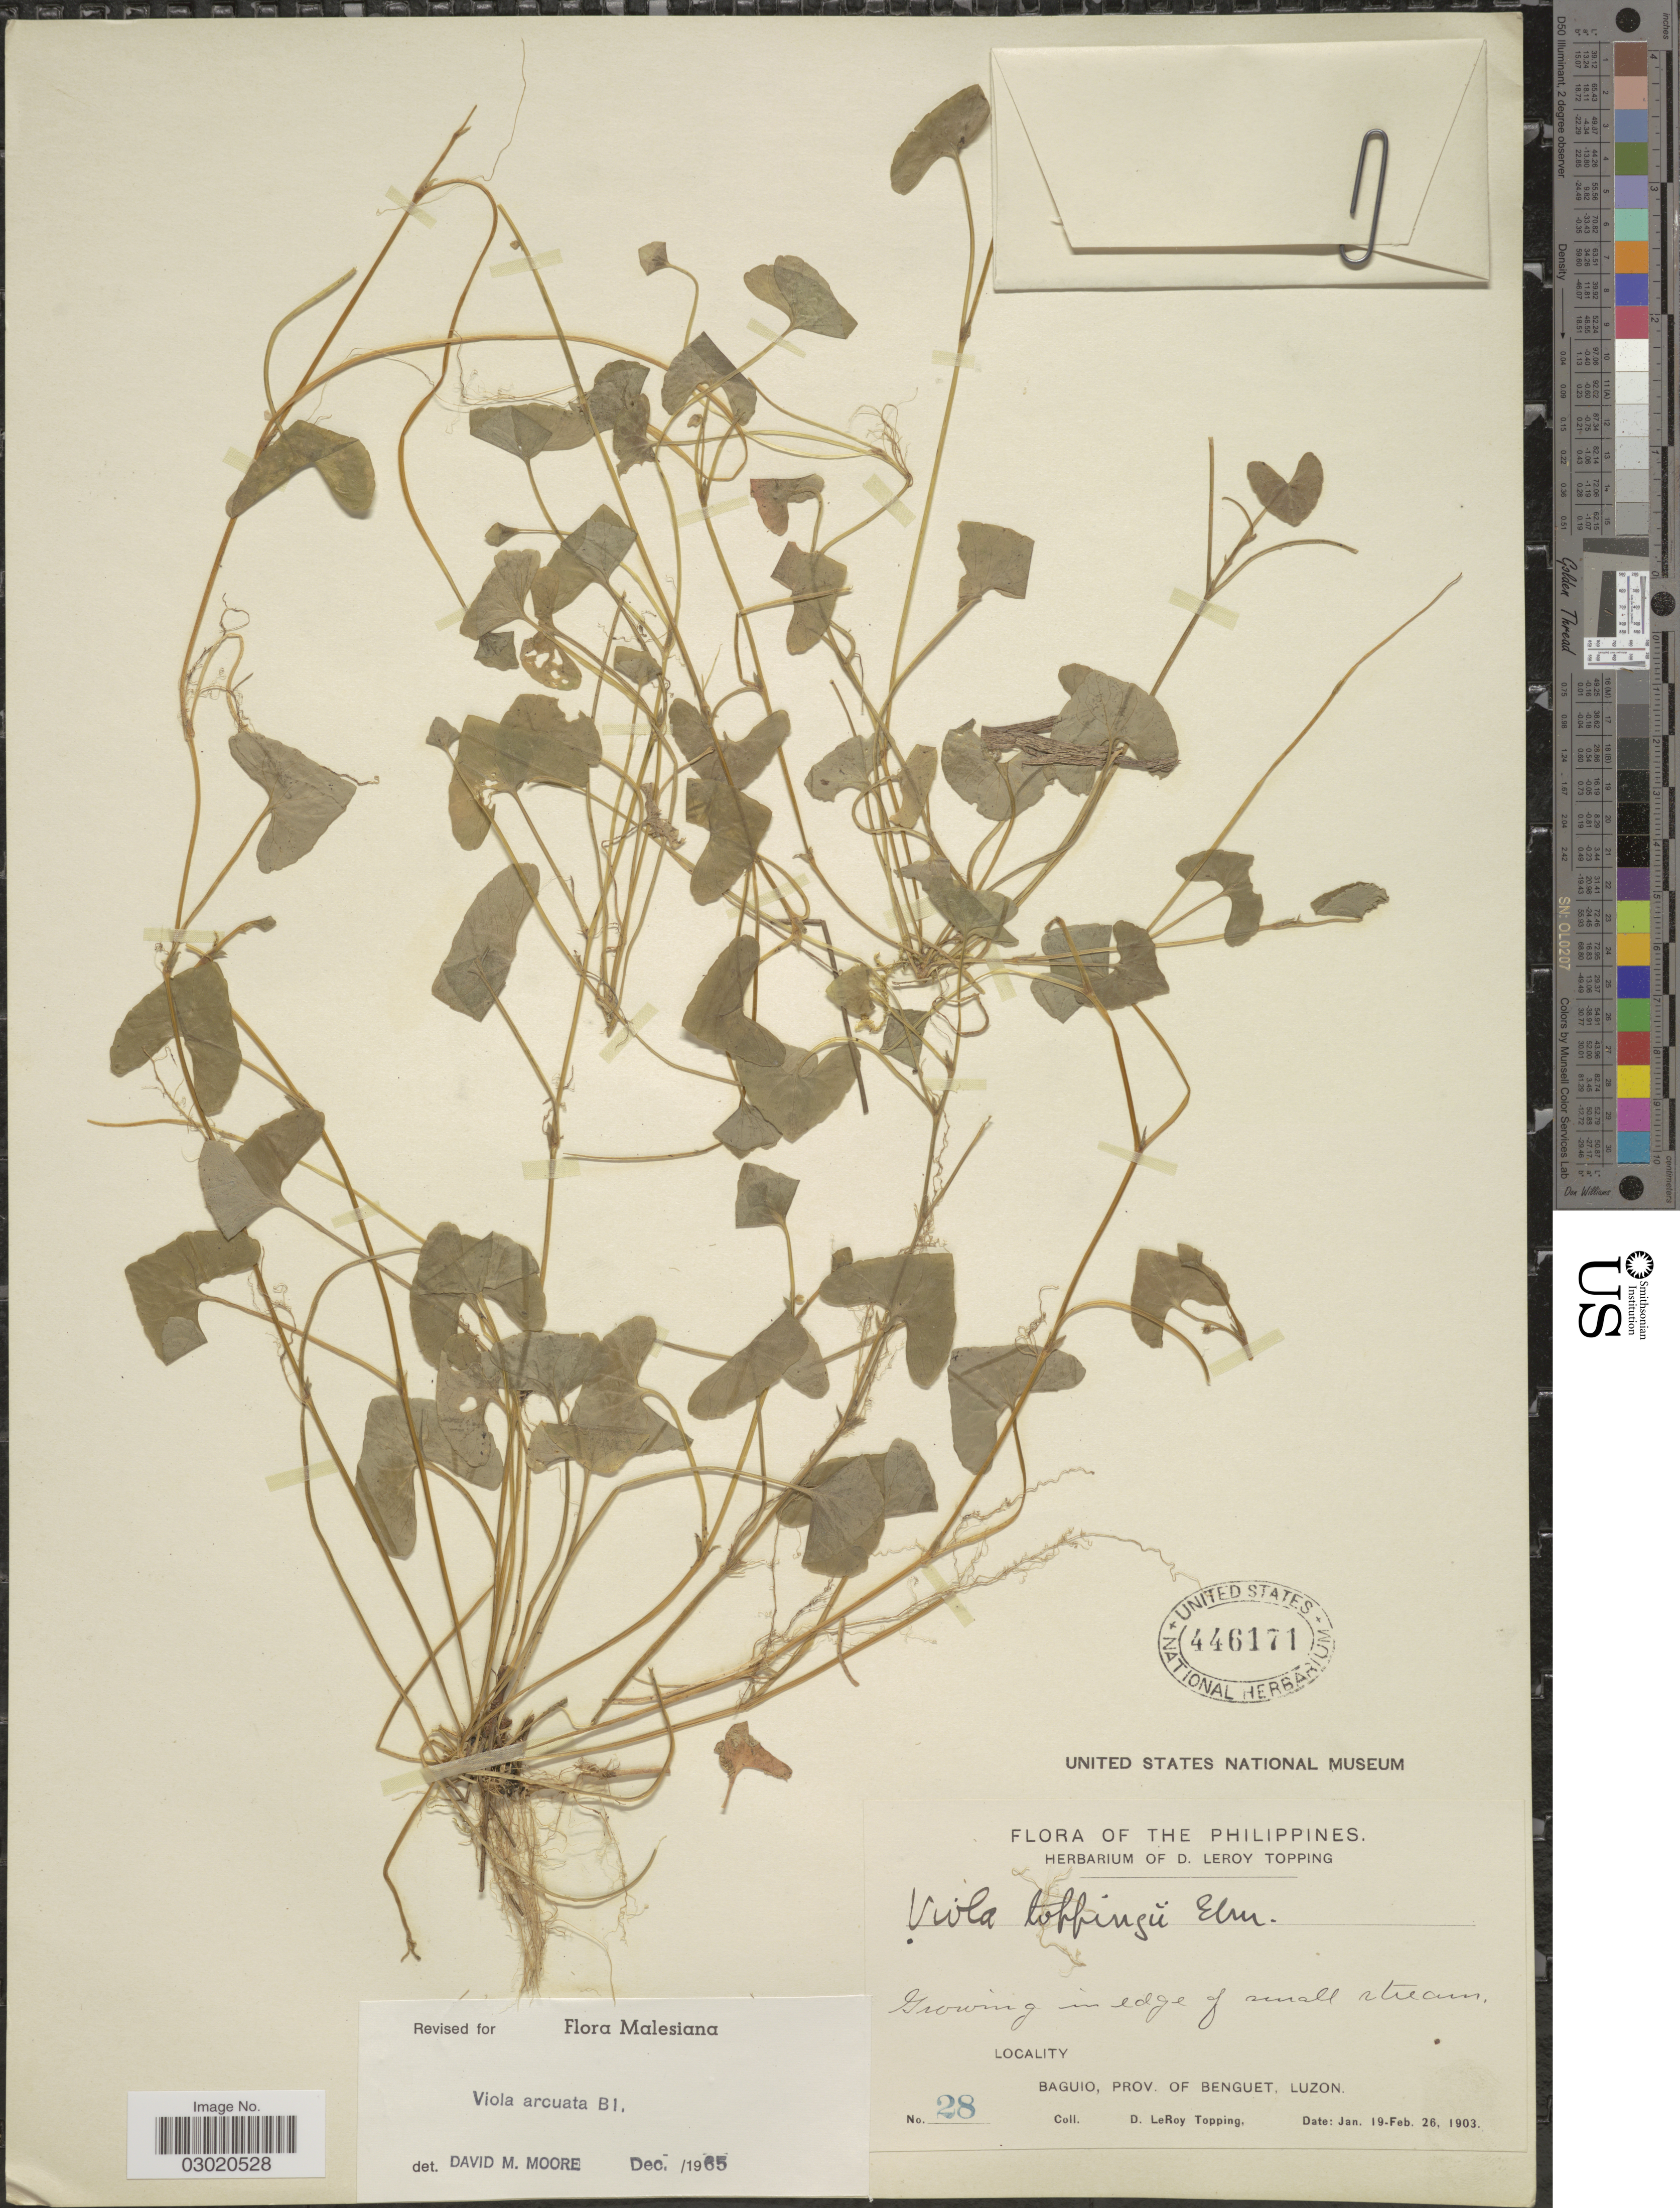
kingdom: Plantae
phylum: Tracheophyta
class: Magnoliopsida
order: Malpighiales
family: Violaceae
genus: Viola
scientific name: Viola arcuata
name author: Blume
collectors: D. L. Topping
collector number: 28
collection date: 1903-01-19/1903-02-26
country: Philippines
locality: Baguio, Prov. of Benguet, Luzon.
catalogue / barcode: US 446171